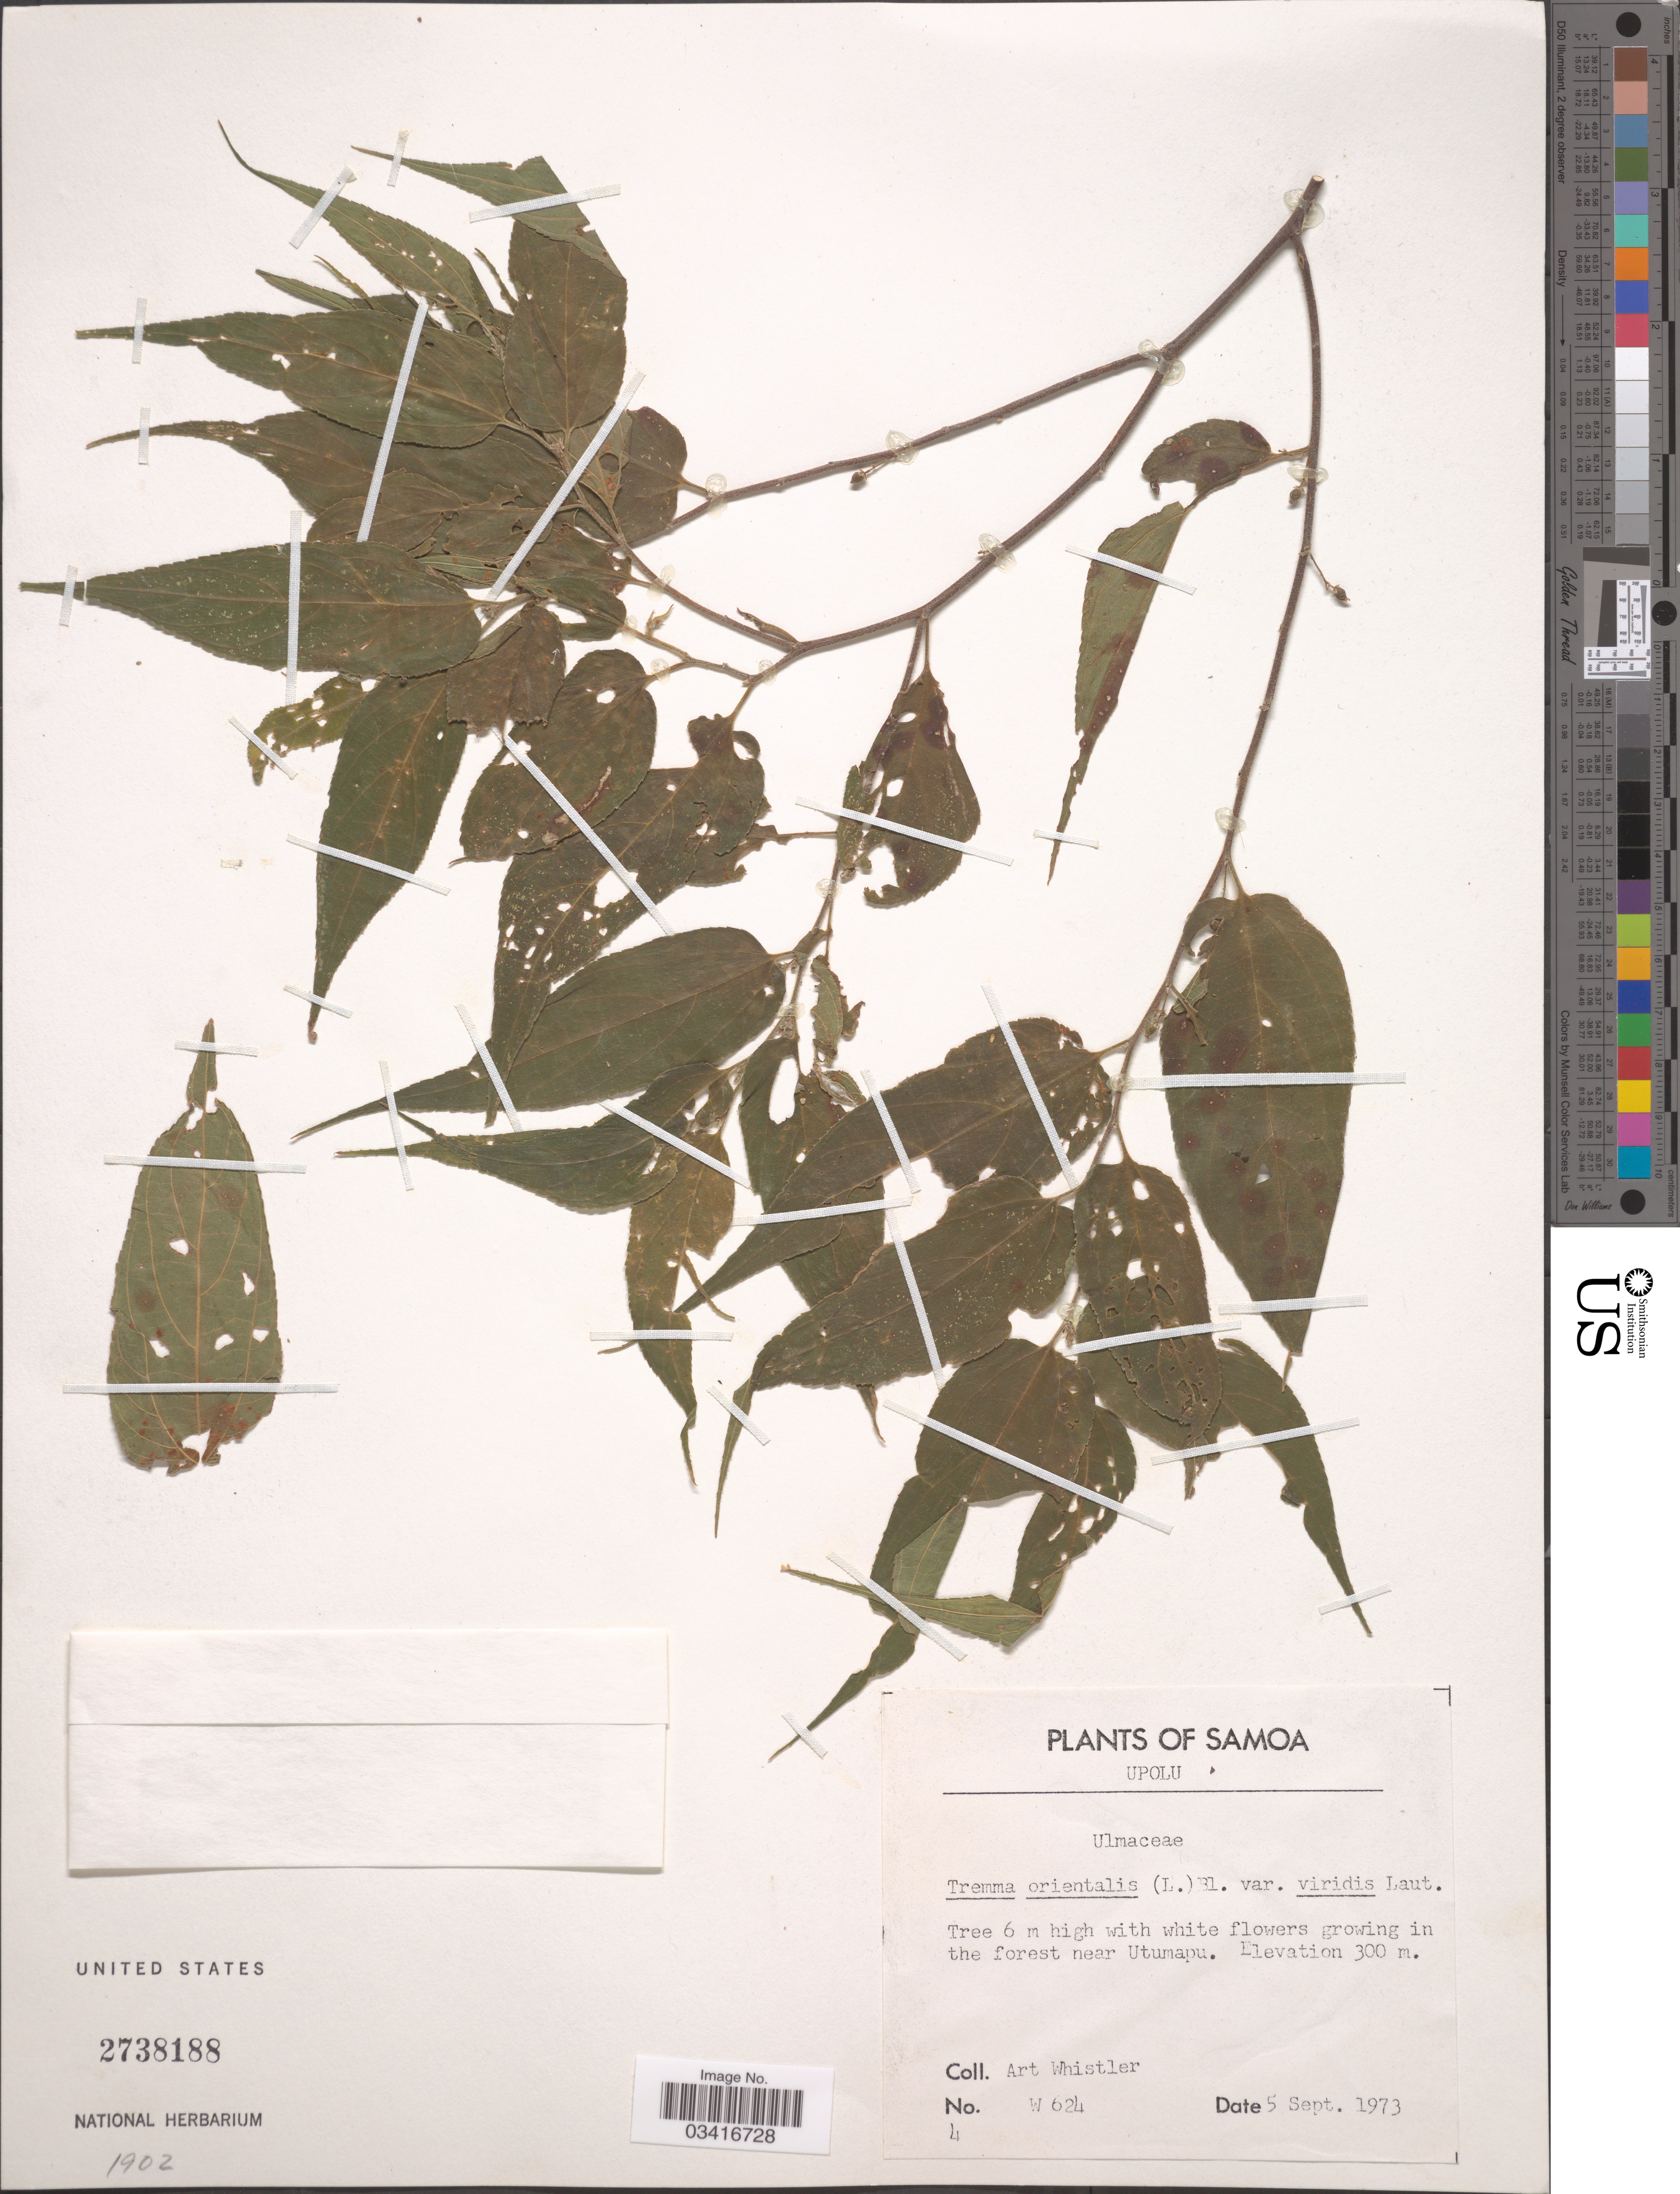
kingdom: Plantae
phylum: Tracheophyta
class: Magnoliopsida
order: Rosales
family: Cannabaceae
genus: Trema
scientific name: Trema orientale var. viridis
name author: (L.) Blume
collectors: A. Whistler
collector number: W 624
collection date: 1973-09-05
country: Samoa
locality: Samoa. Upolu. In the forest near Utumapu.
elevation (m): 300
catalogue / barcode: US 2738188